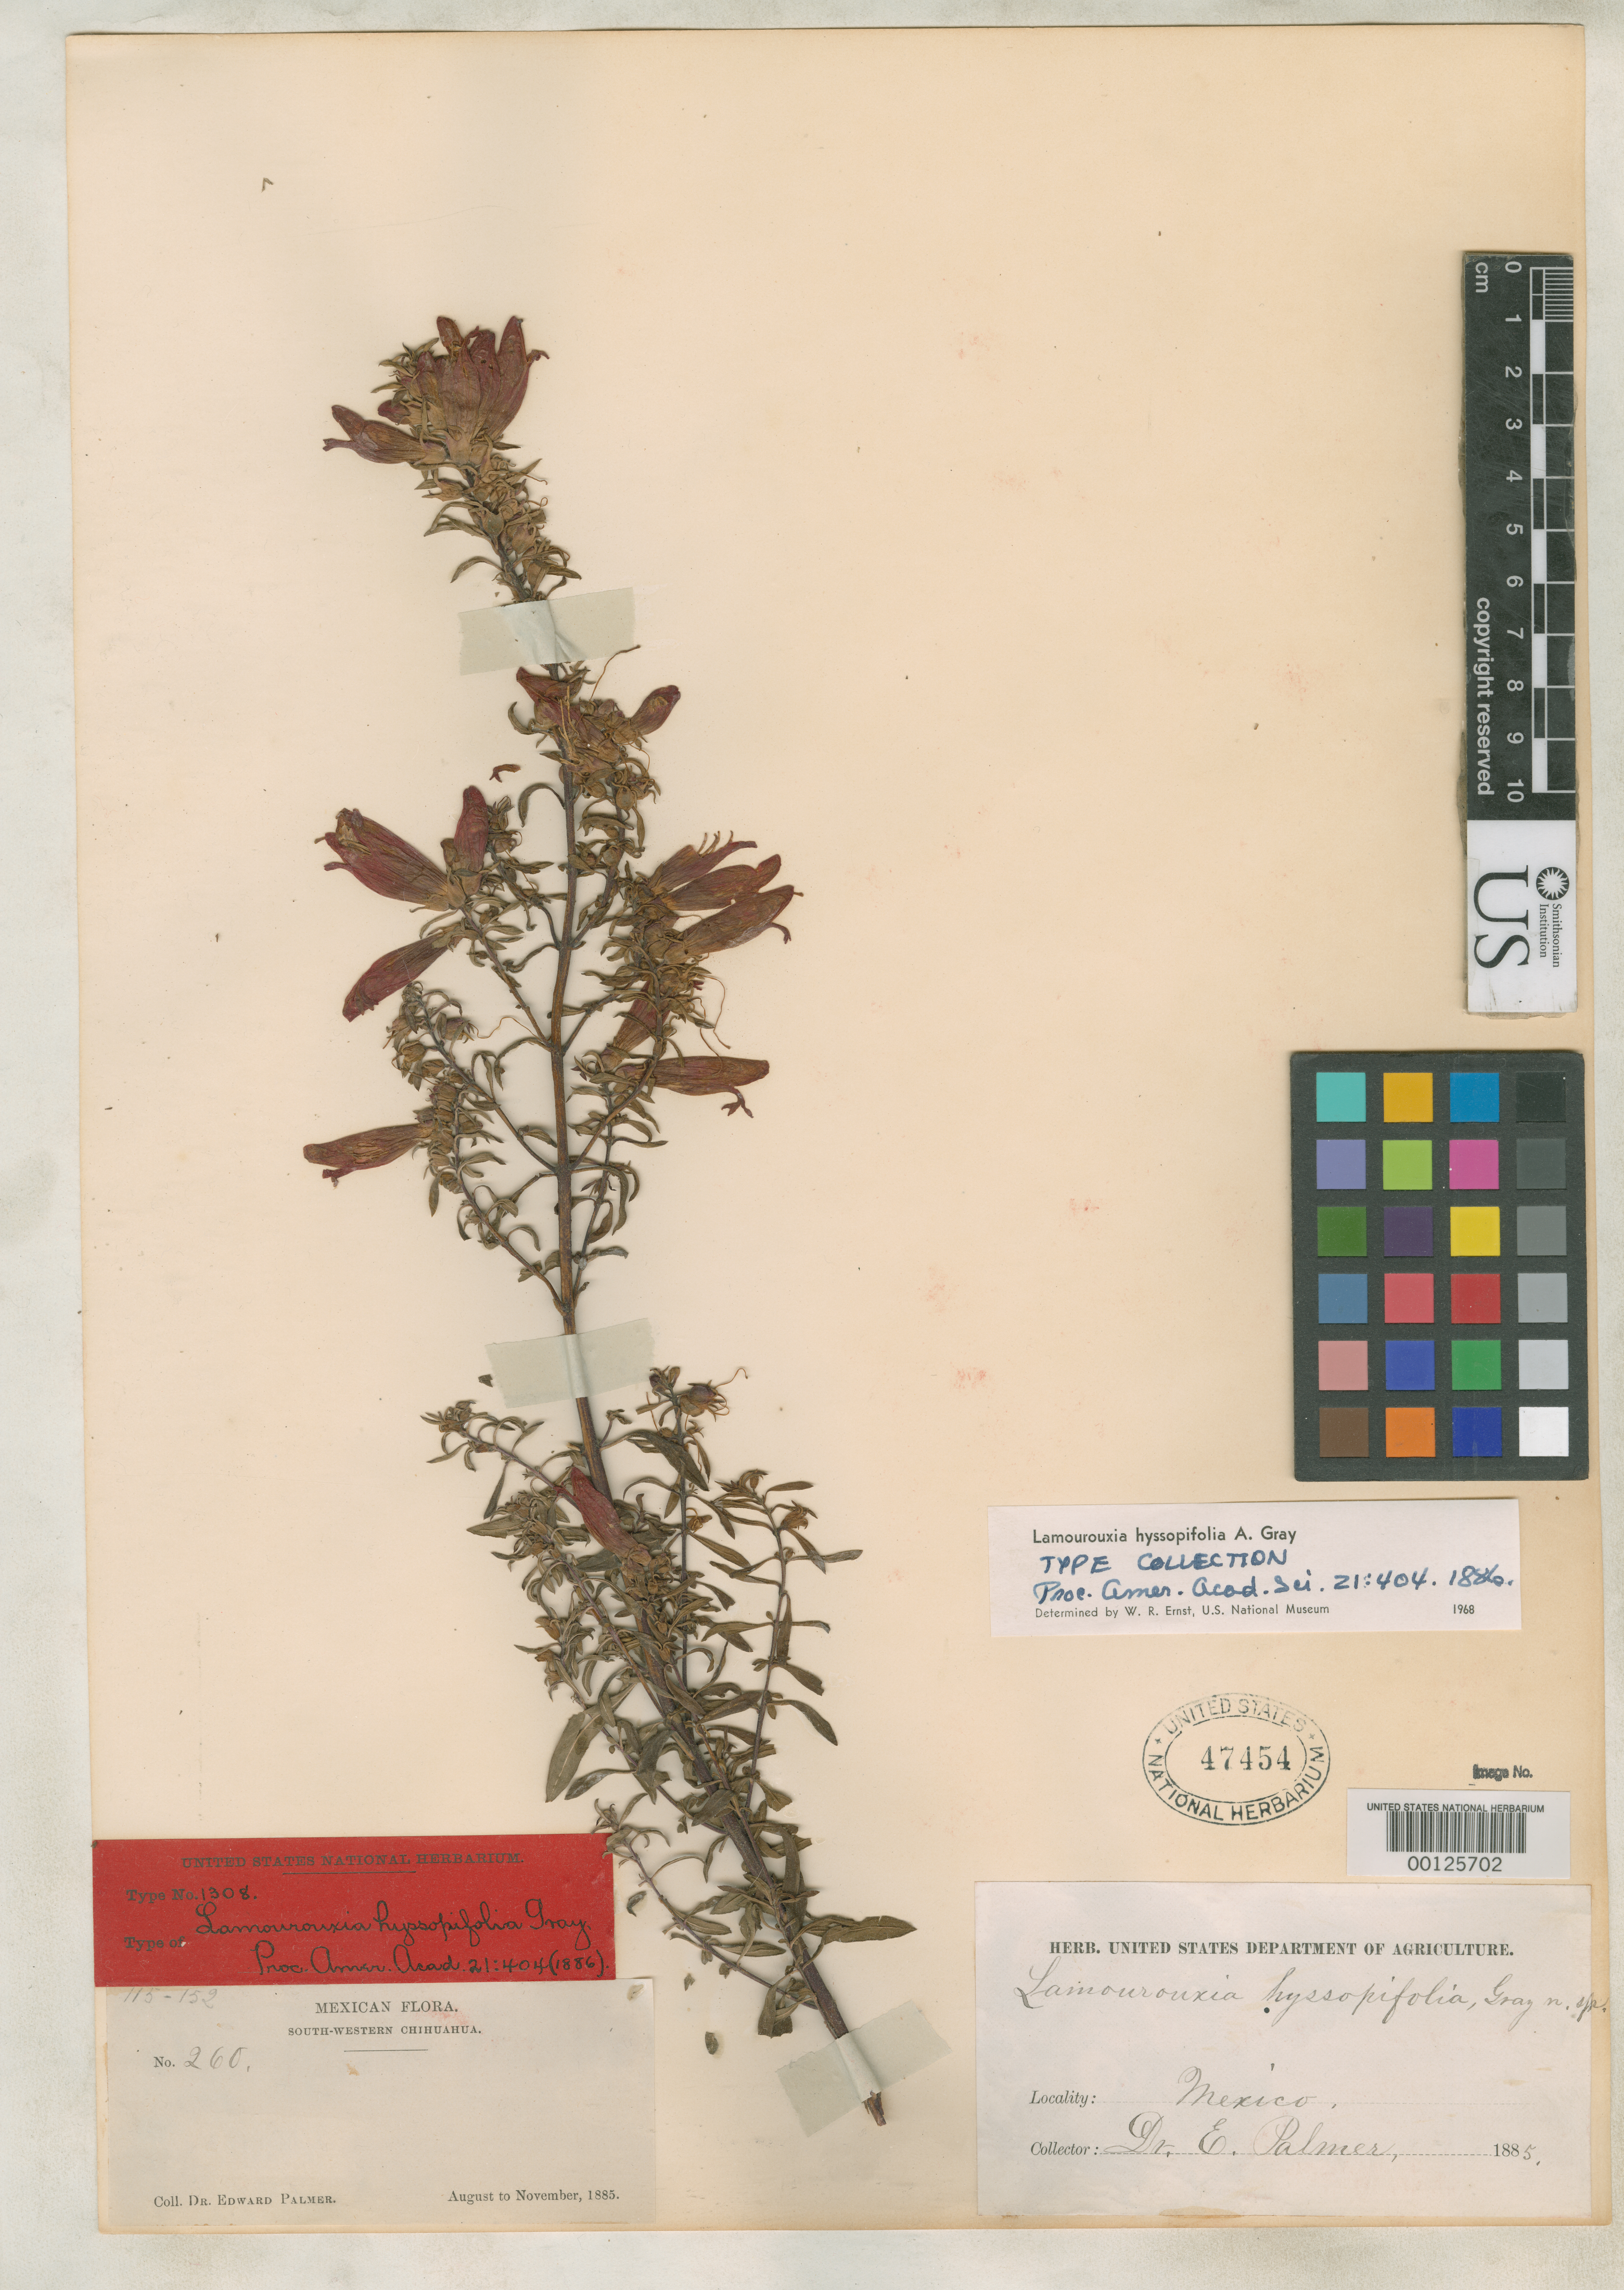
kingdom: Plantae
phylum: Tracheophyta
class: Magnoliopsida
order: Lamiales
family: Orobanchaceae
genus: Lamourouxia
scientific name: Lamourouxia hyssopifolia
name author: A. Gray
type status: Isotype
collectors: E. Palmer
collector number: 260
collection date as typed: Aug 1885 to -- Nov 1885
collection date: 1885-08/1885-11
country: Mexico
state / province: Chihuahua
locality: Batopilas.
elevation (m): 2134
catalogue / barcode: US 47454